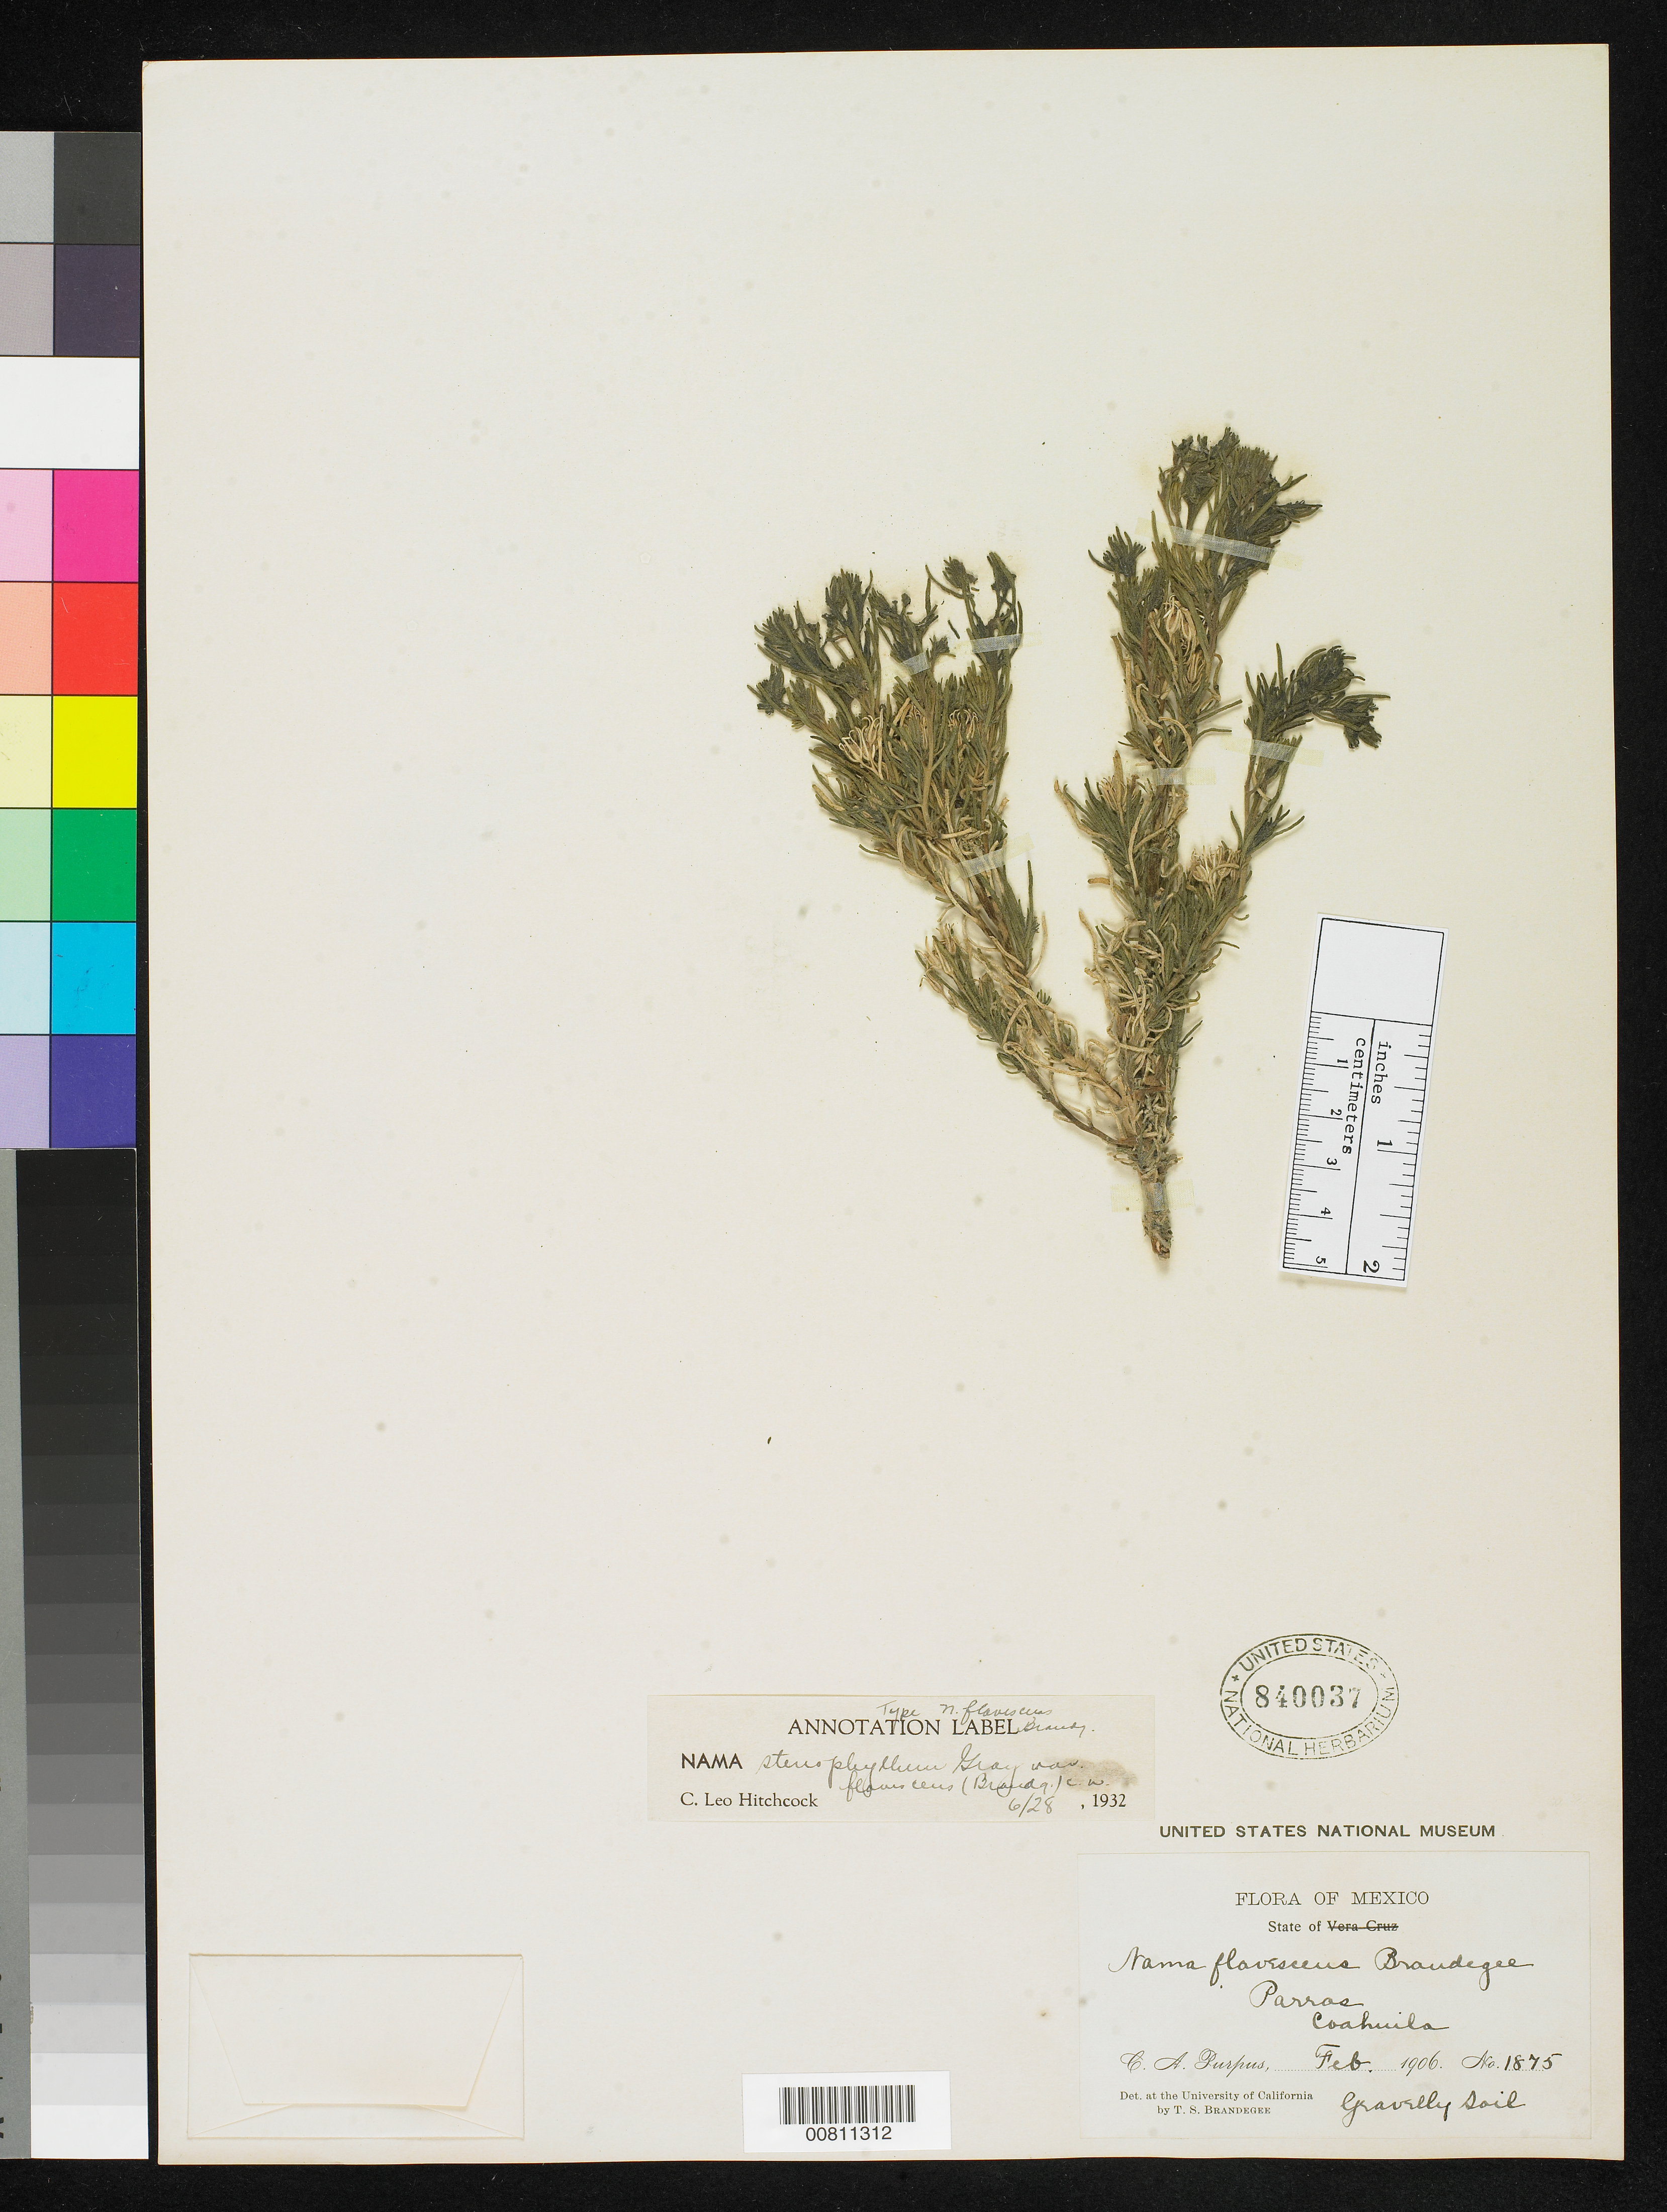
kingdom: Plantae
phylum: Tracheophyta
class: Magnoliopsida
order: Boraginales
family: Namaceae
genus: Nama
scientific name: Nama flavescens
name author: Brandegee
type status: Isotype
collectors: C. A. Purpus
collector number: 1875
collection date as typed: Feb 1906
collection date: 1906-02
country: Mexico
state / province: Coahuila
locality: Near Parras.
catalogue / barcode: US 840037